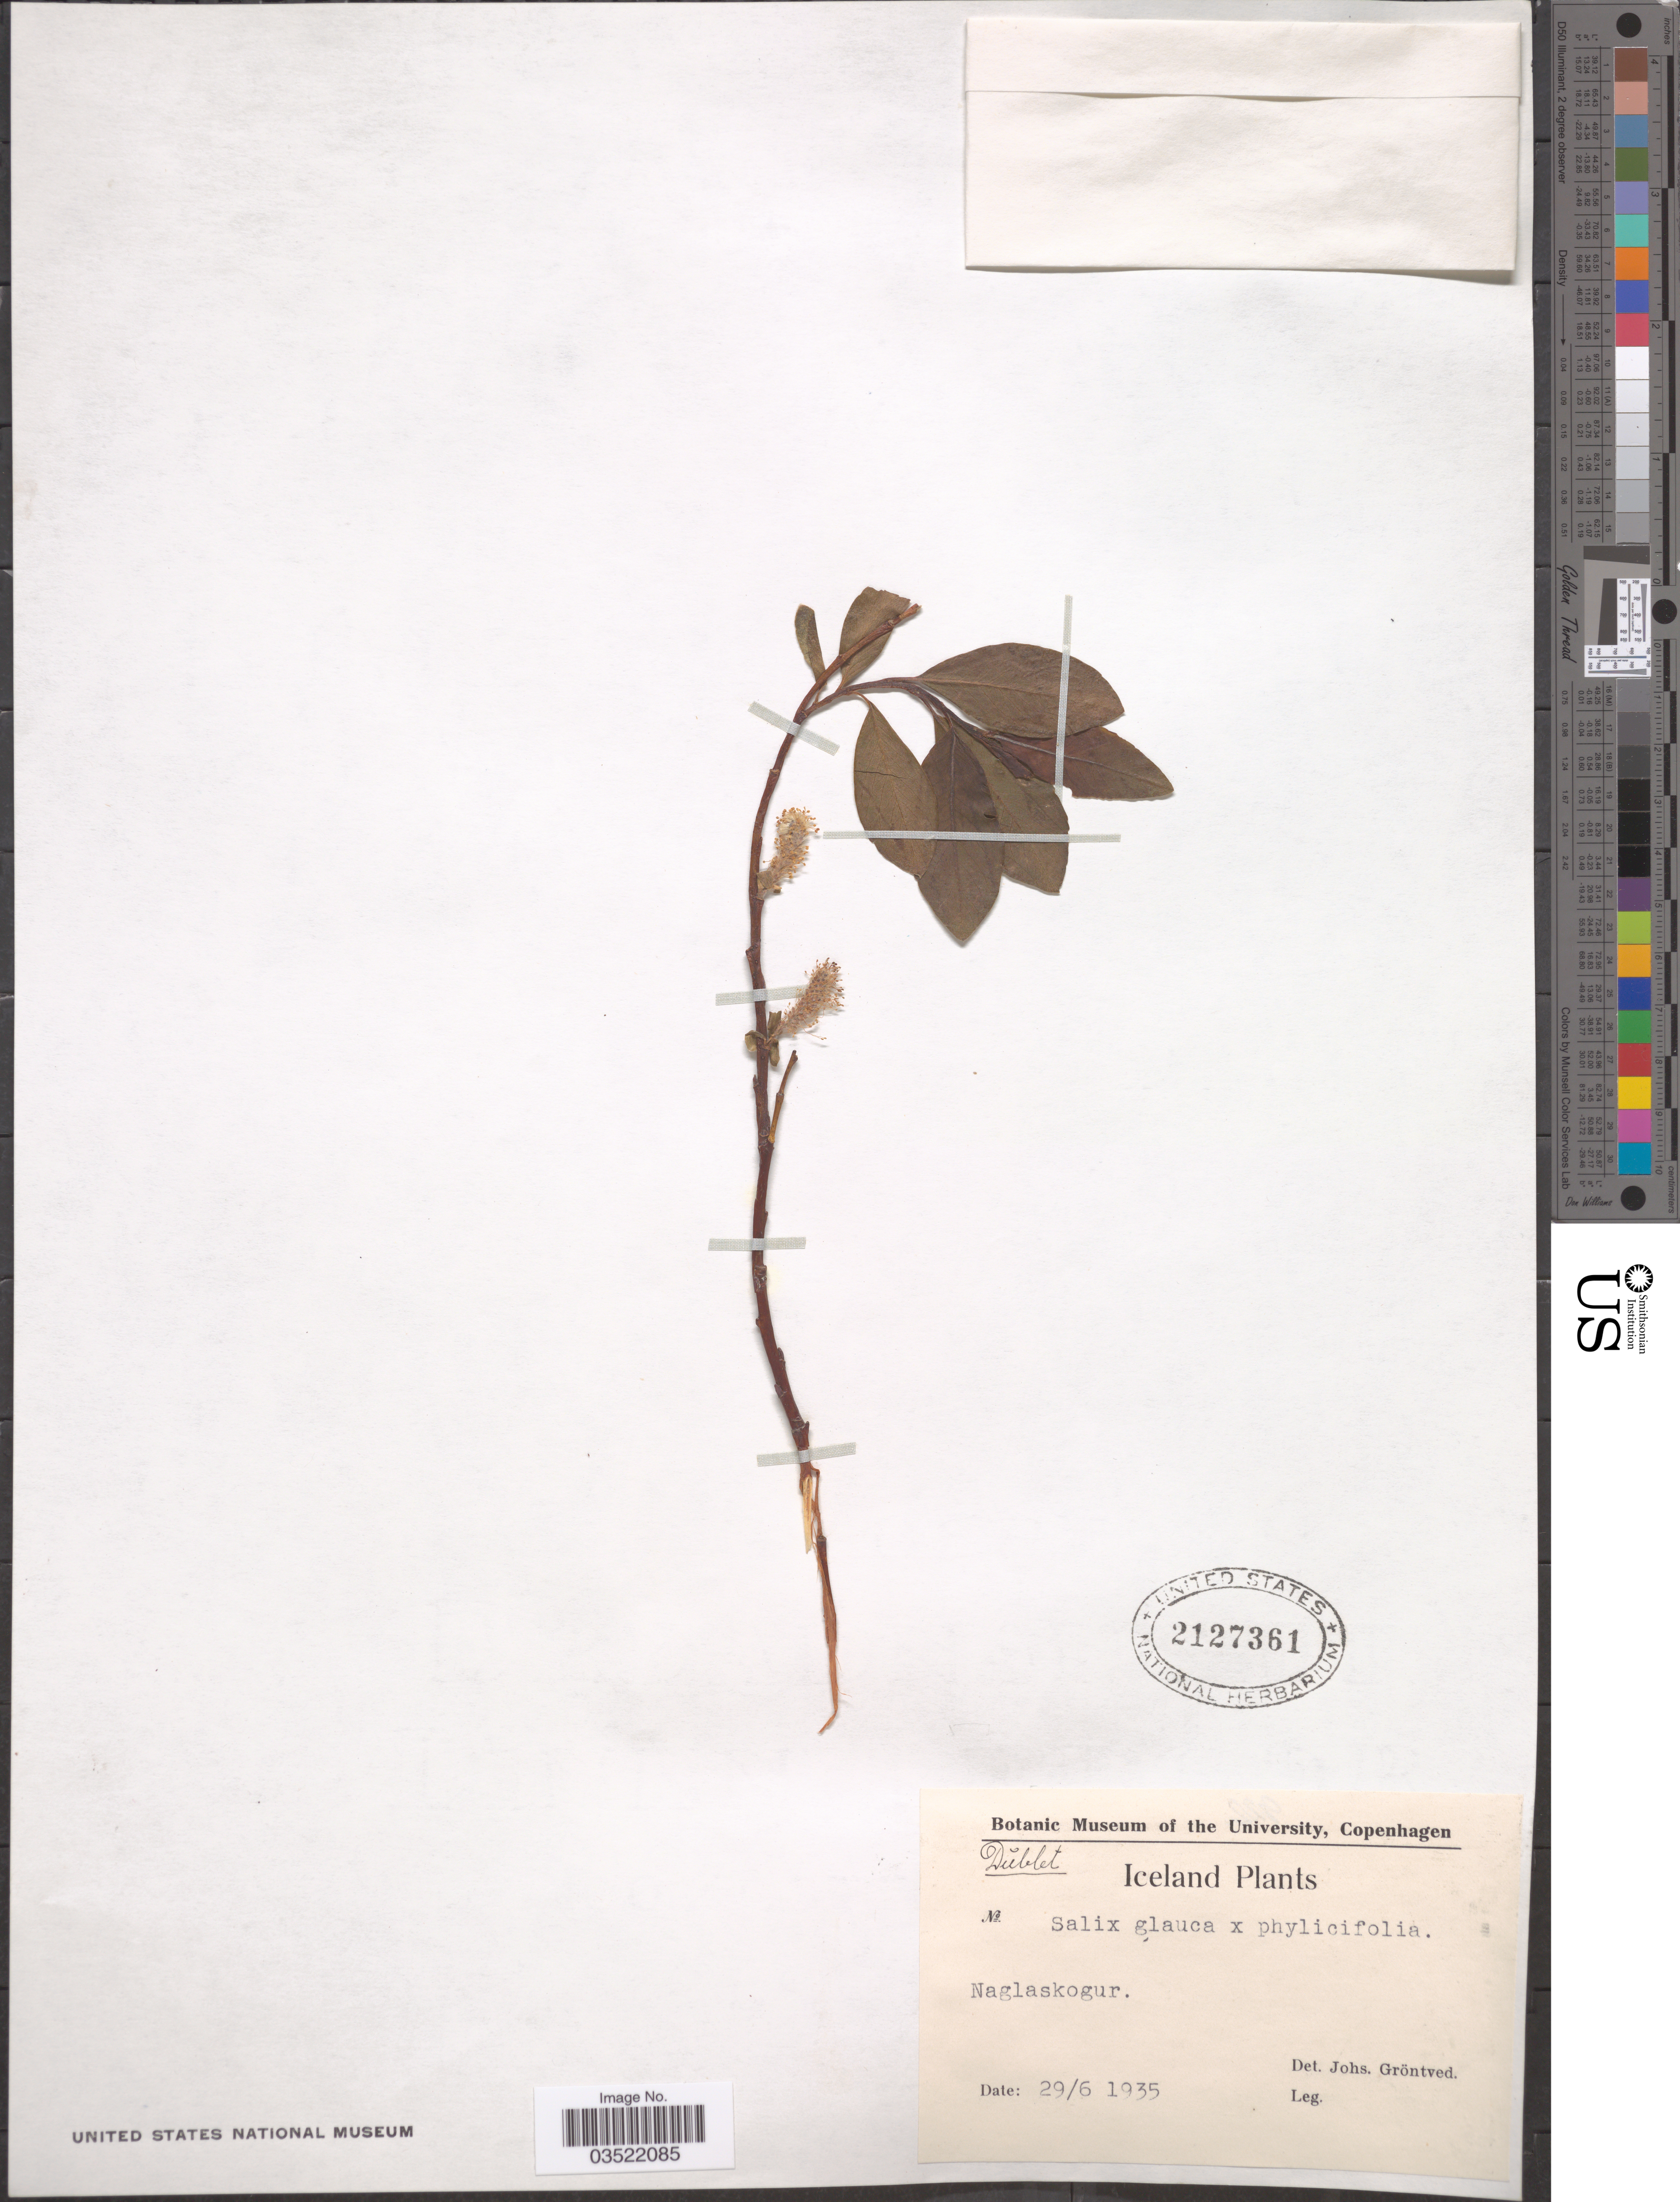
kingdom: Plantae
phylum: Tracheophyta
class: Magnoliopsida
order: Malpighiales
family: Salicaceae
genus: Salix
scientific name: Salix glauca x S. phylicifolia L.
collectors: J. Gröntved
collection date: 1935-06-29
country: Iceland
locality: Naglaskogur.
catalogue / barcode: US 2127361